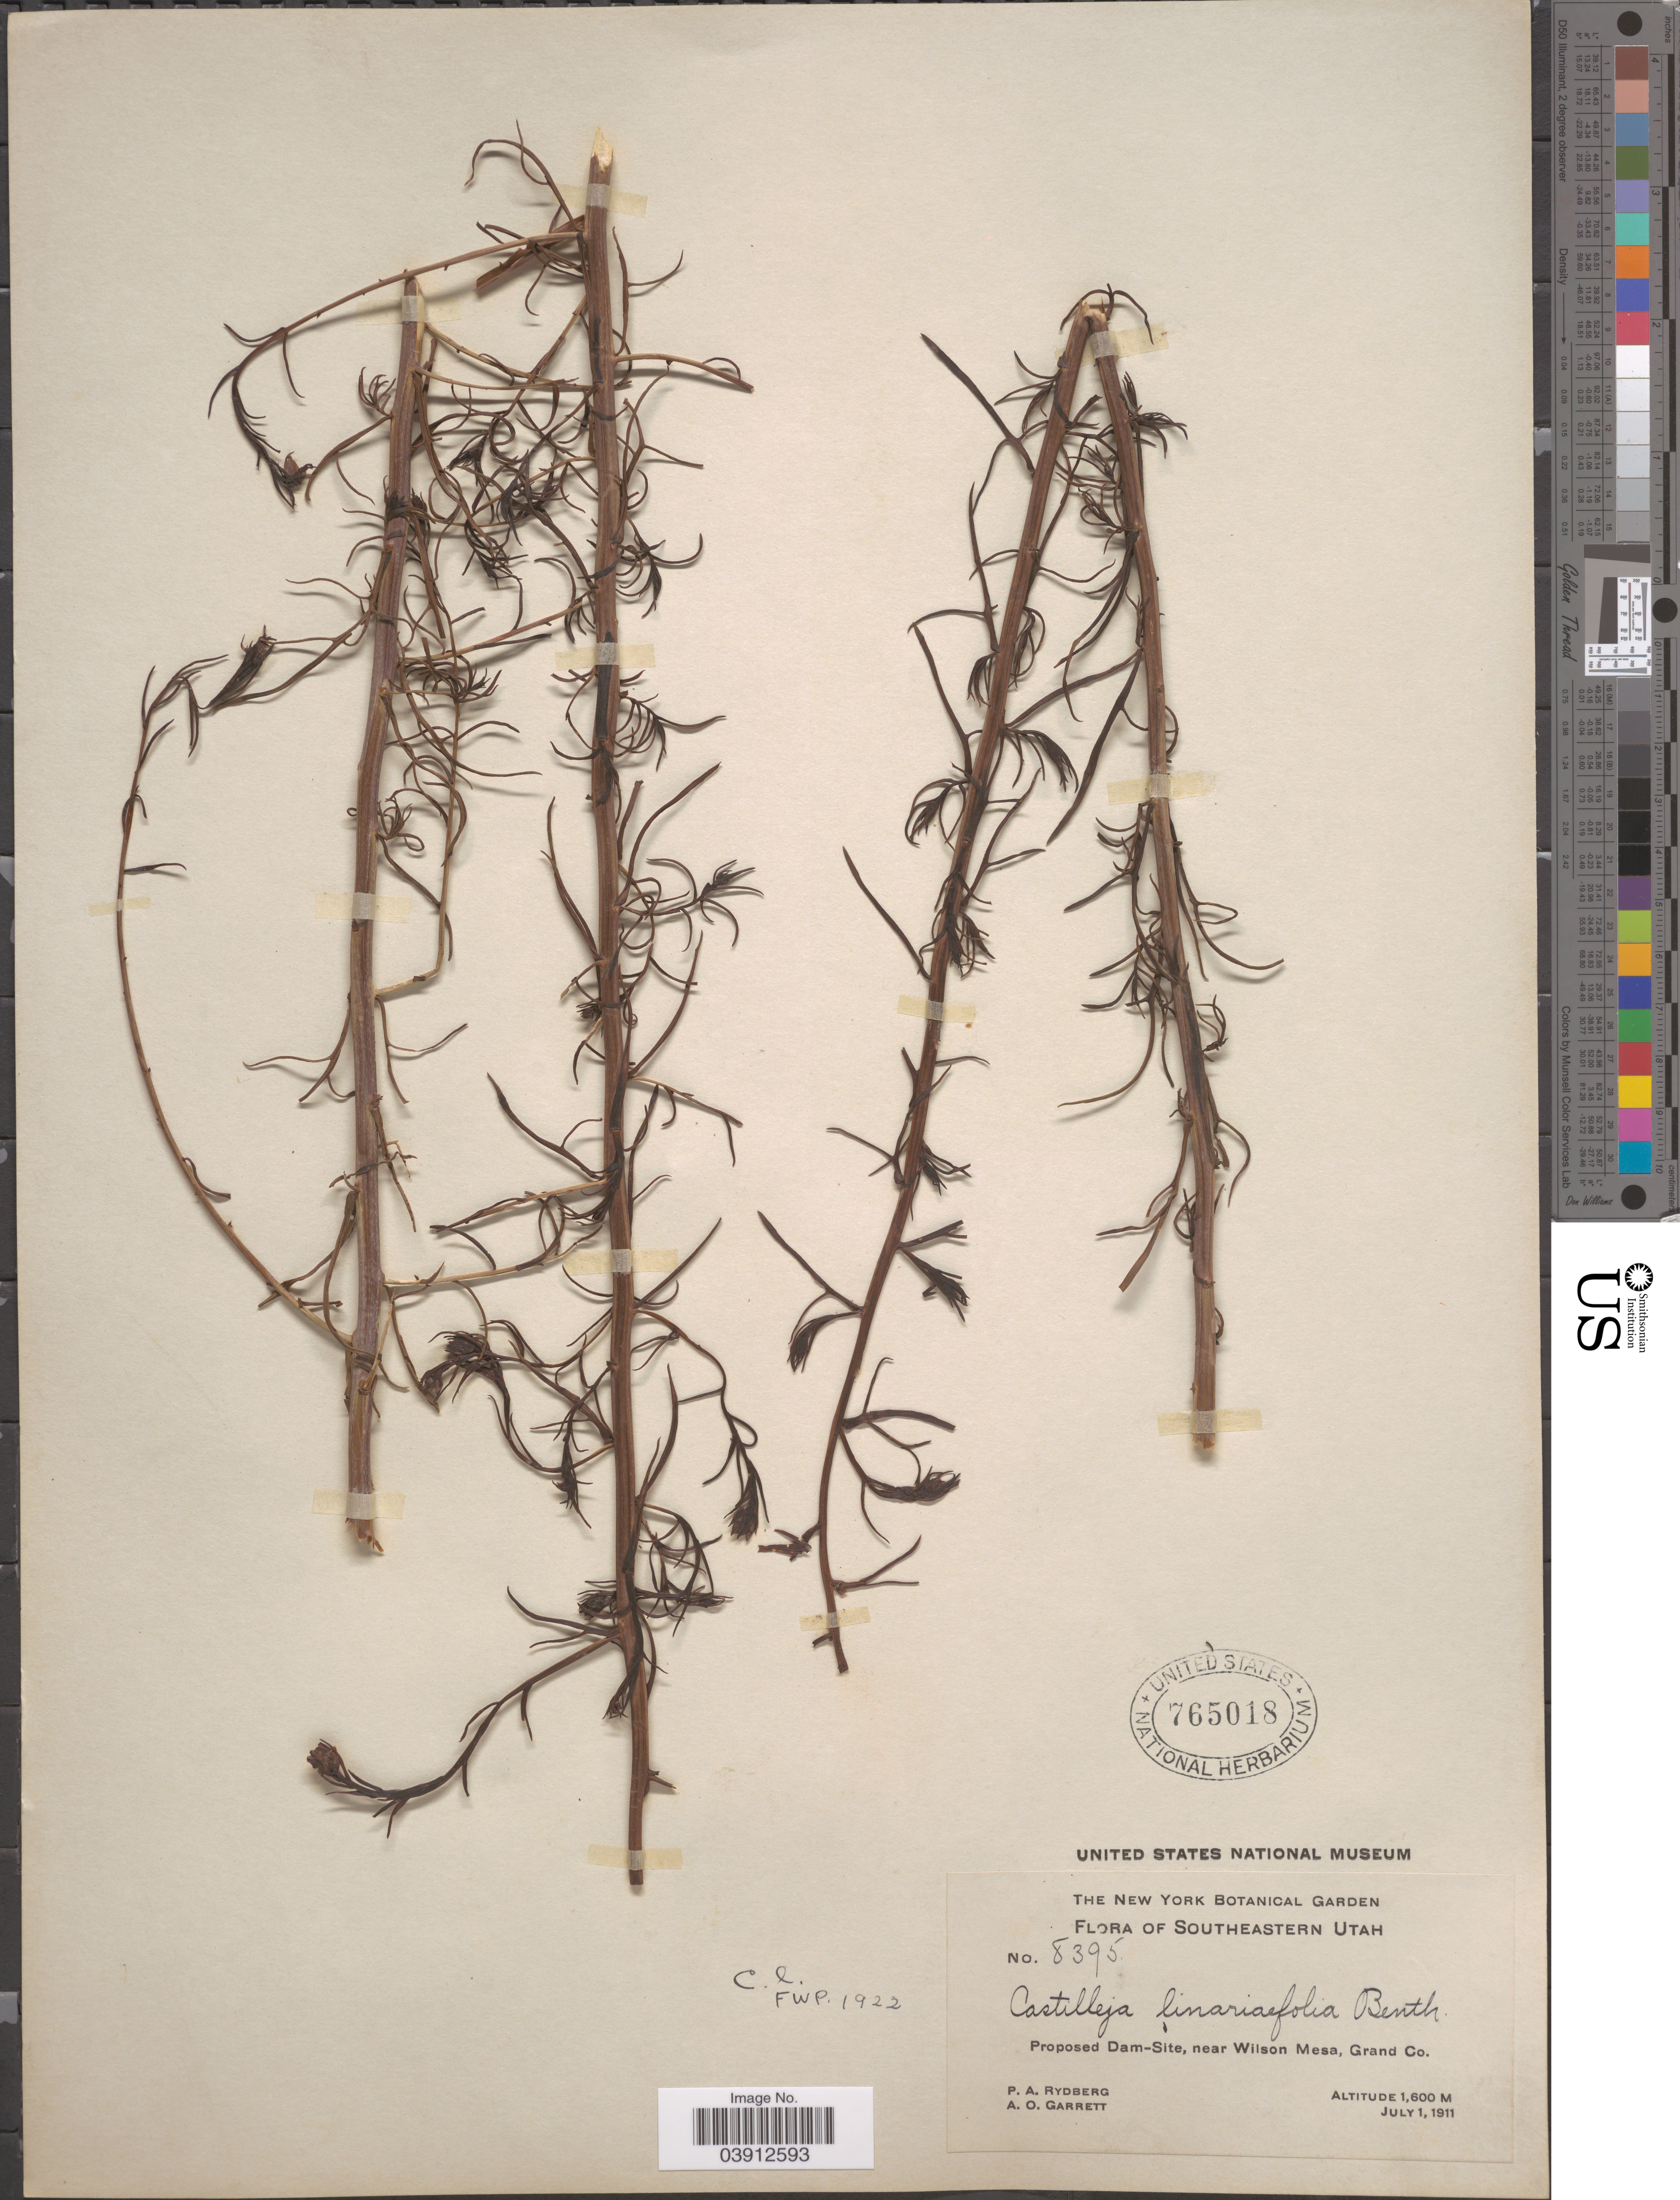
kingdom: Plantae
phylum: Tracheophyta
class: Magnoliopsida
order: Lamiales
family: Orobanchaceae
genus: Castilleja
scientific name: Castilleja linariifolia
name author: Benth.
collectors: P. A. Rydberg & A. O. Garrett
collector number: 8395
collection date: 1911-07-01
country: United States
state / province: Utah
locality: Southeastern Utah. Proposed Dam-Site, near Wilson Mesa, Grand Co.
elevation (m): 1600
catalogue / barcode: US 765018